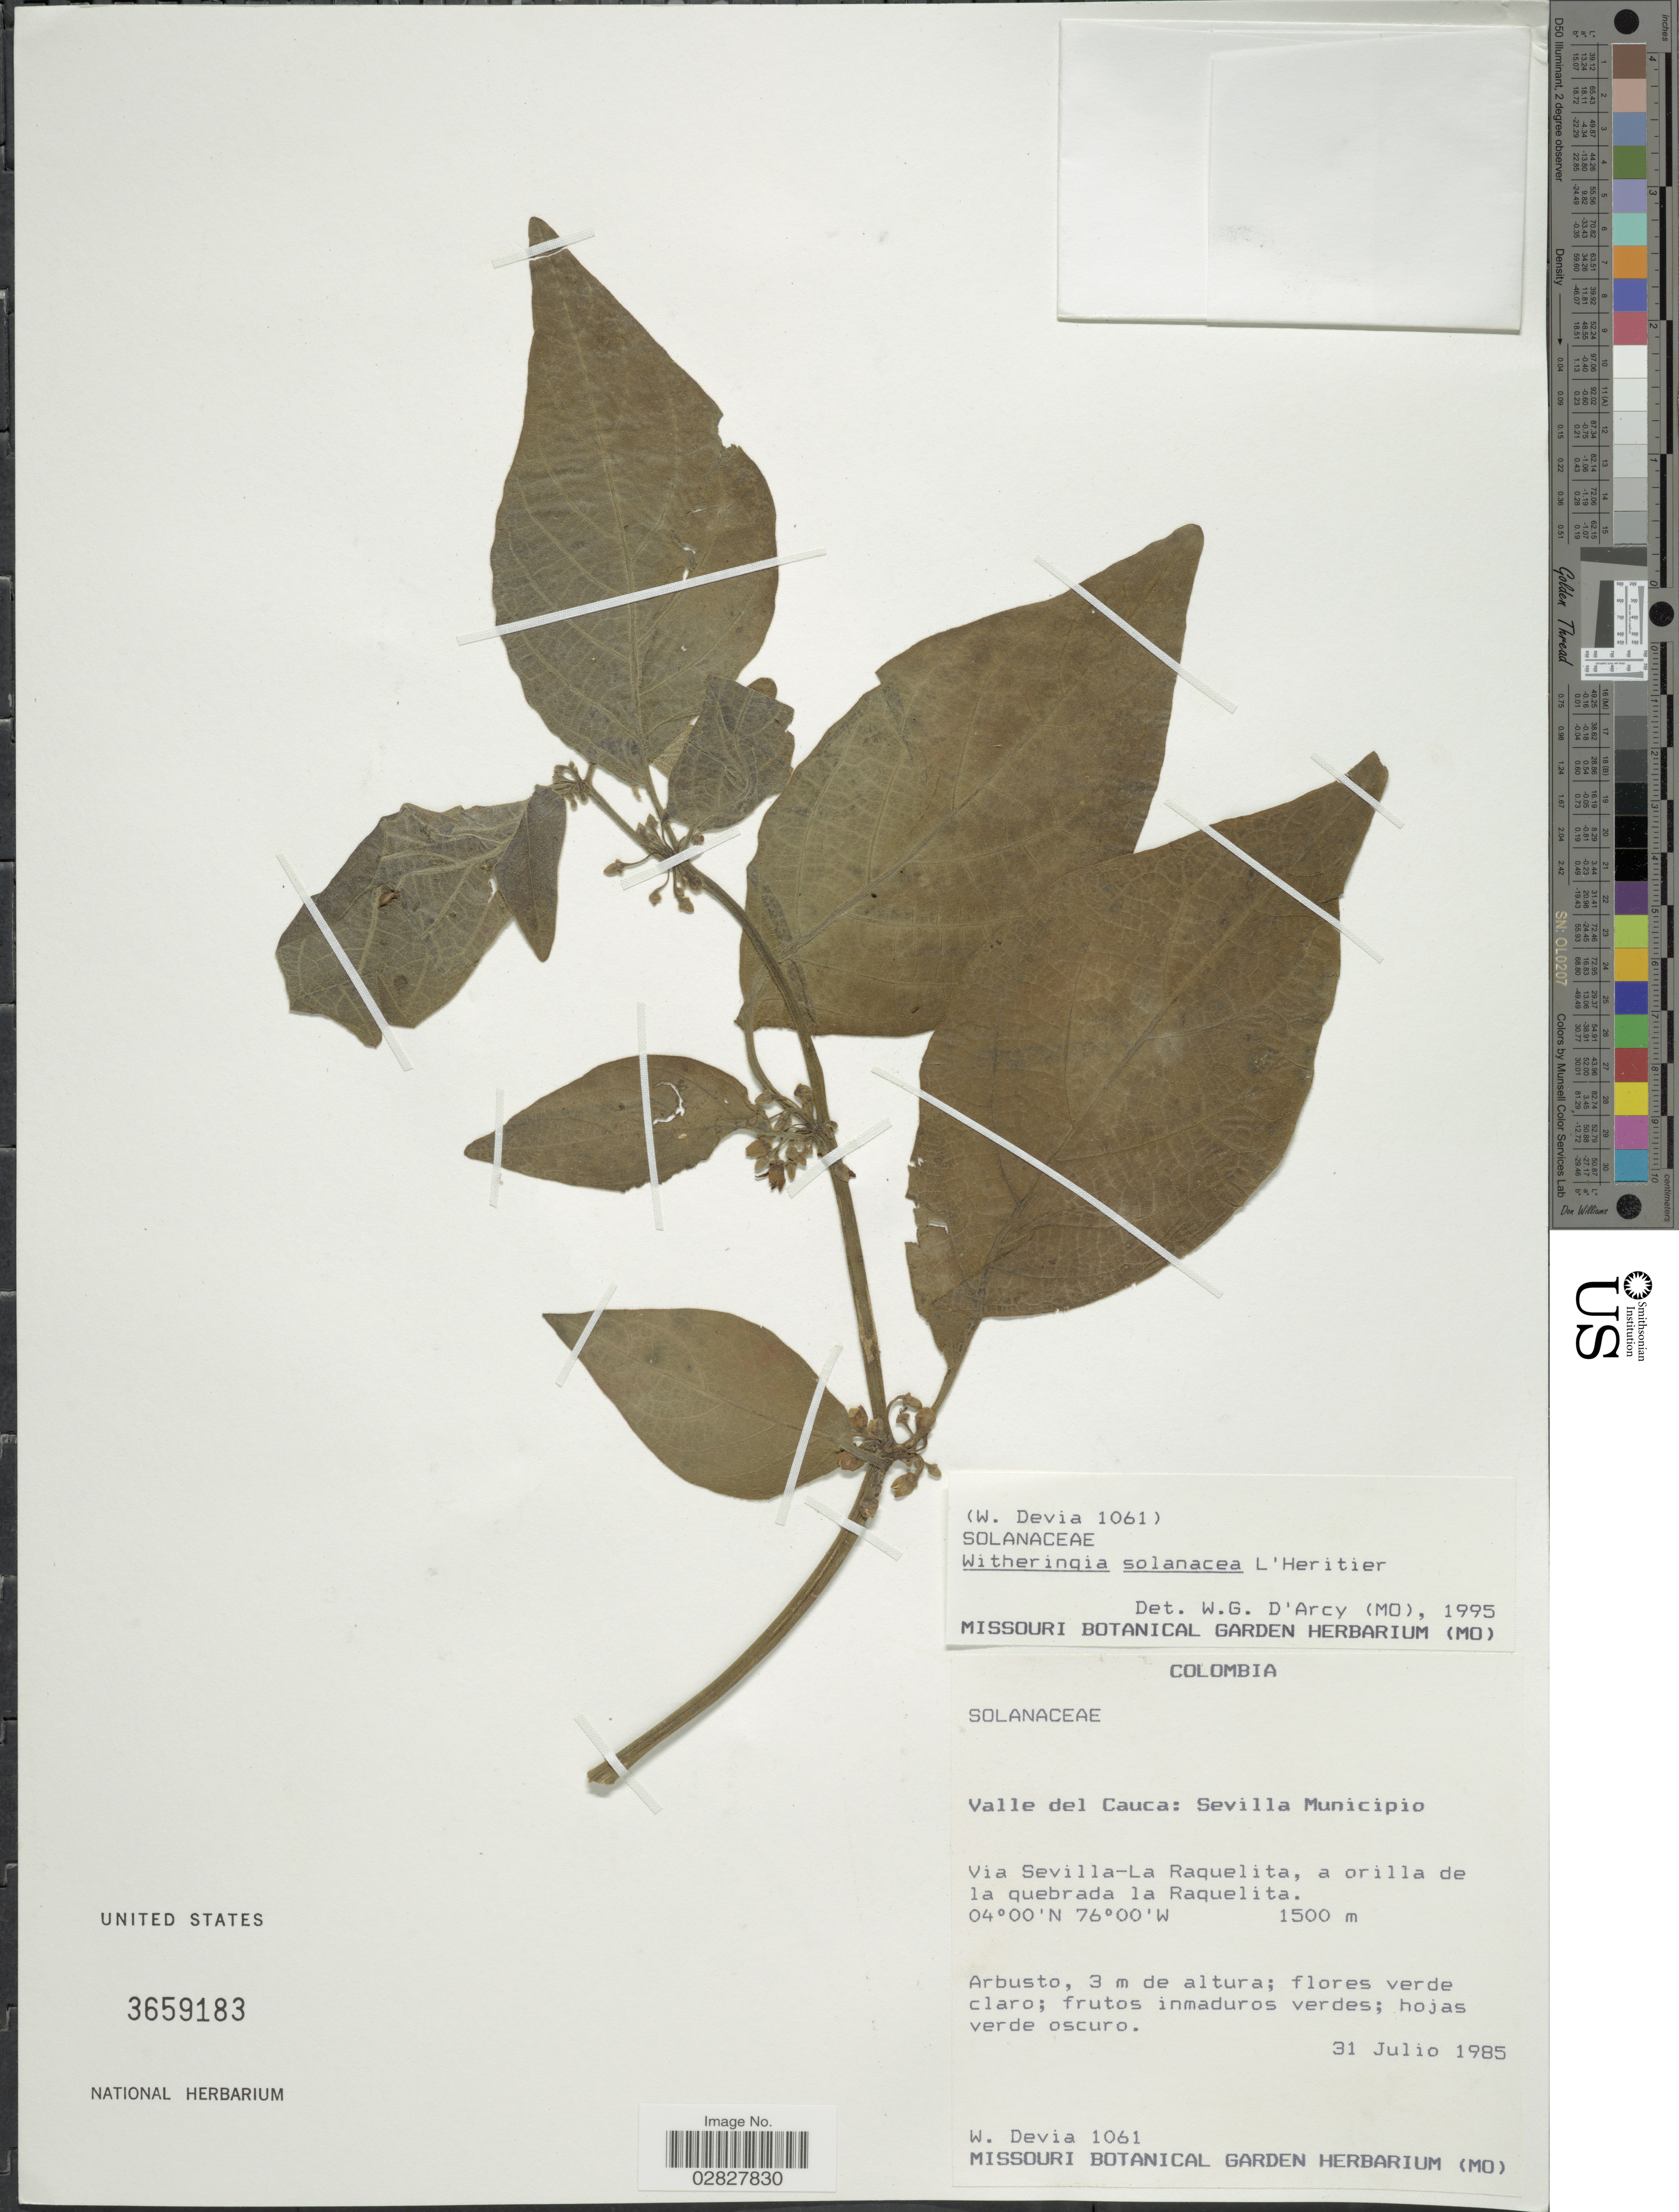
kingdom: Plantae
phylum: Tracheophyta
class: Magnoliopsida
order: Solanales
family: Solanaceae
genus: Witheringia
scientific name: Witheringia solanacea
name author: L'Hér.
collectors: W. Devia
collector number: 1061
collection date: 1985-07-31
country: Colombia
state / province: Valle del Cauca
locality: Valle del Cauca: Sevilla Municipio, Via Sevilla-La Raquelita, a orilla de la quebrada la Raquelita.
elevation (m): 1500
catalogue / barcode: US 3659183